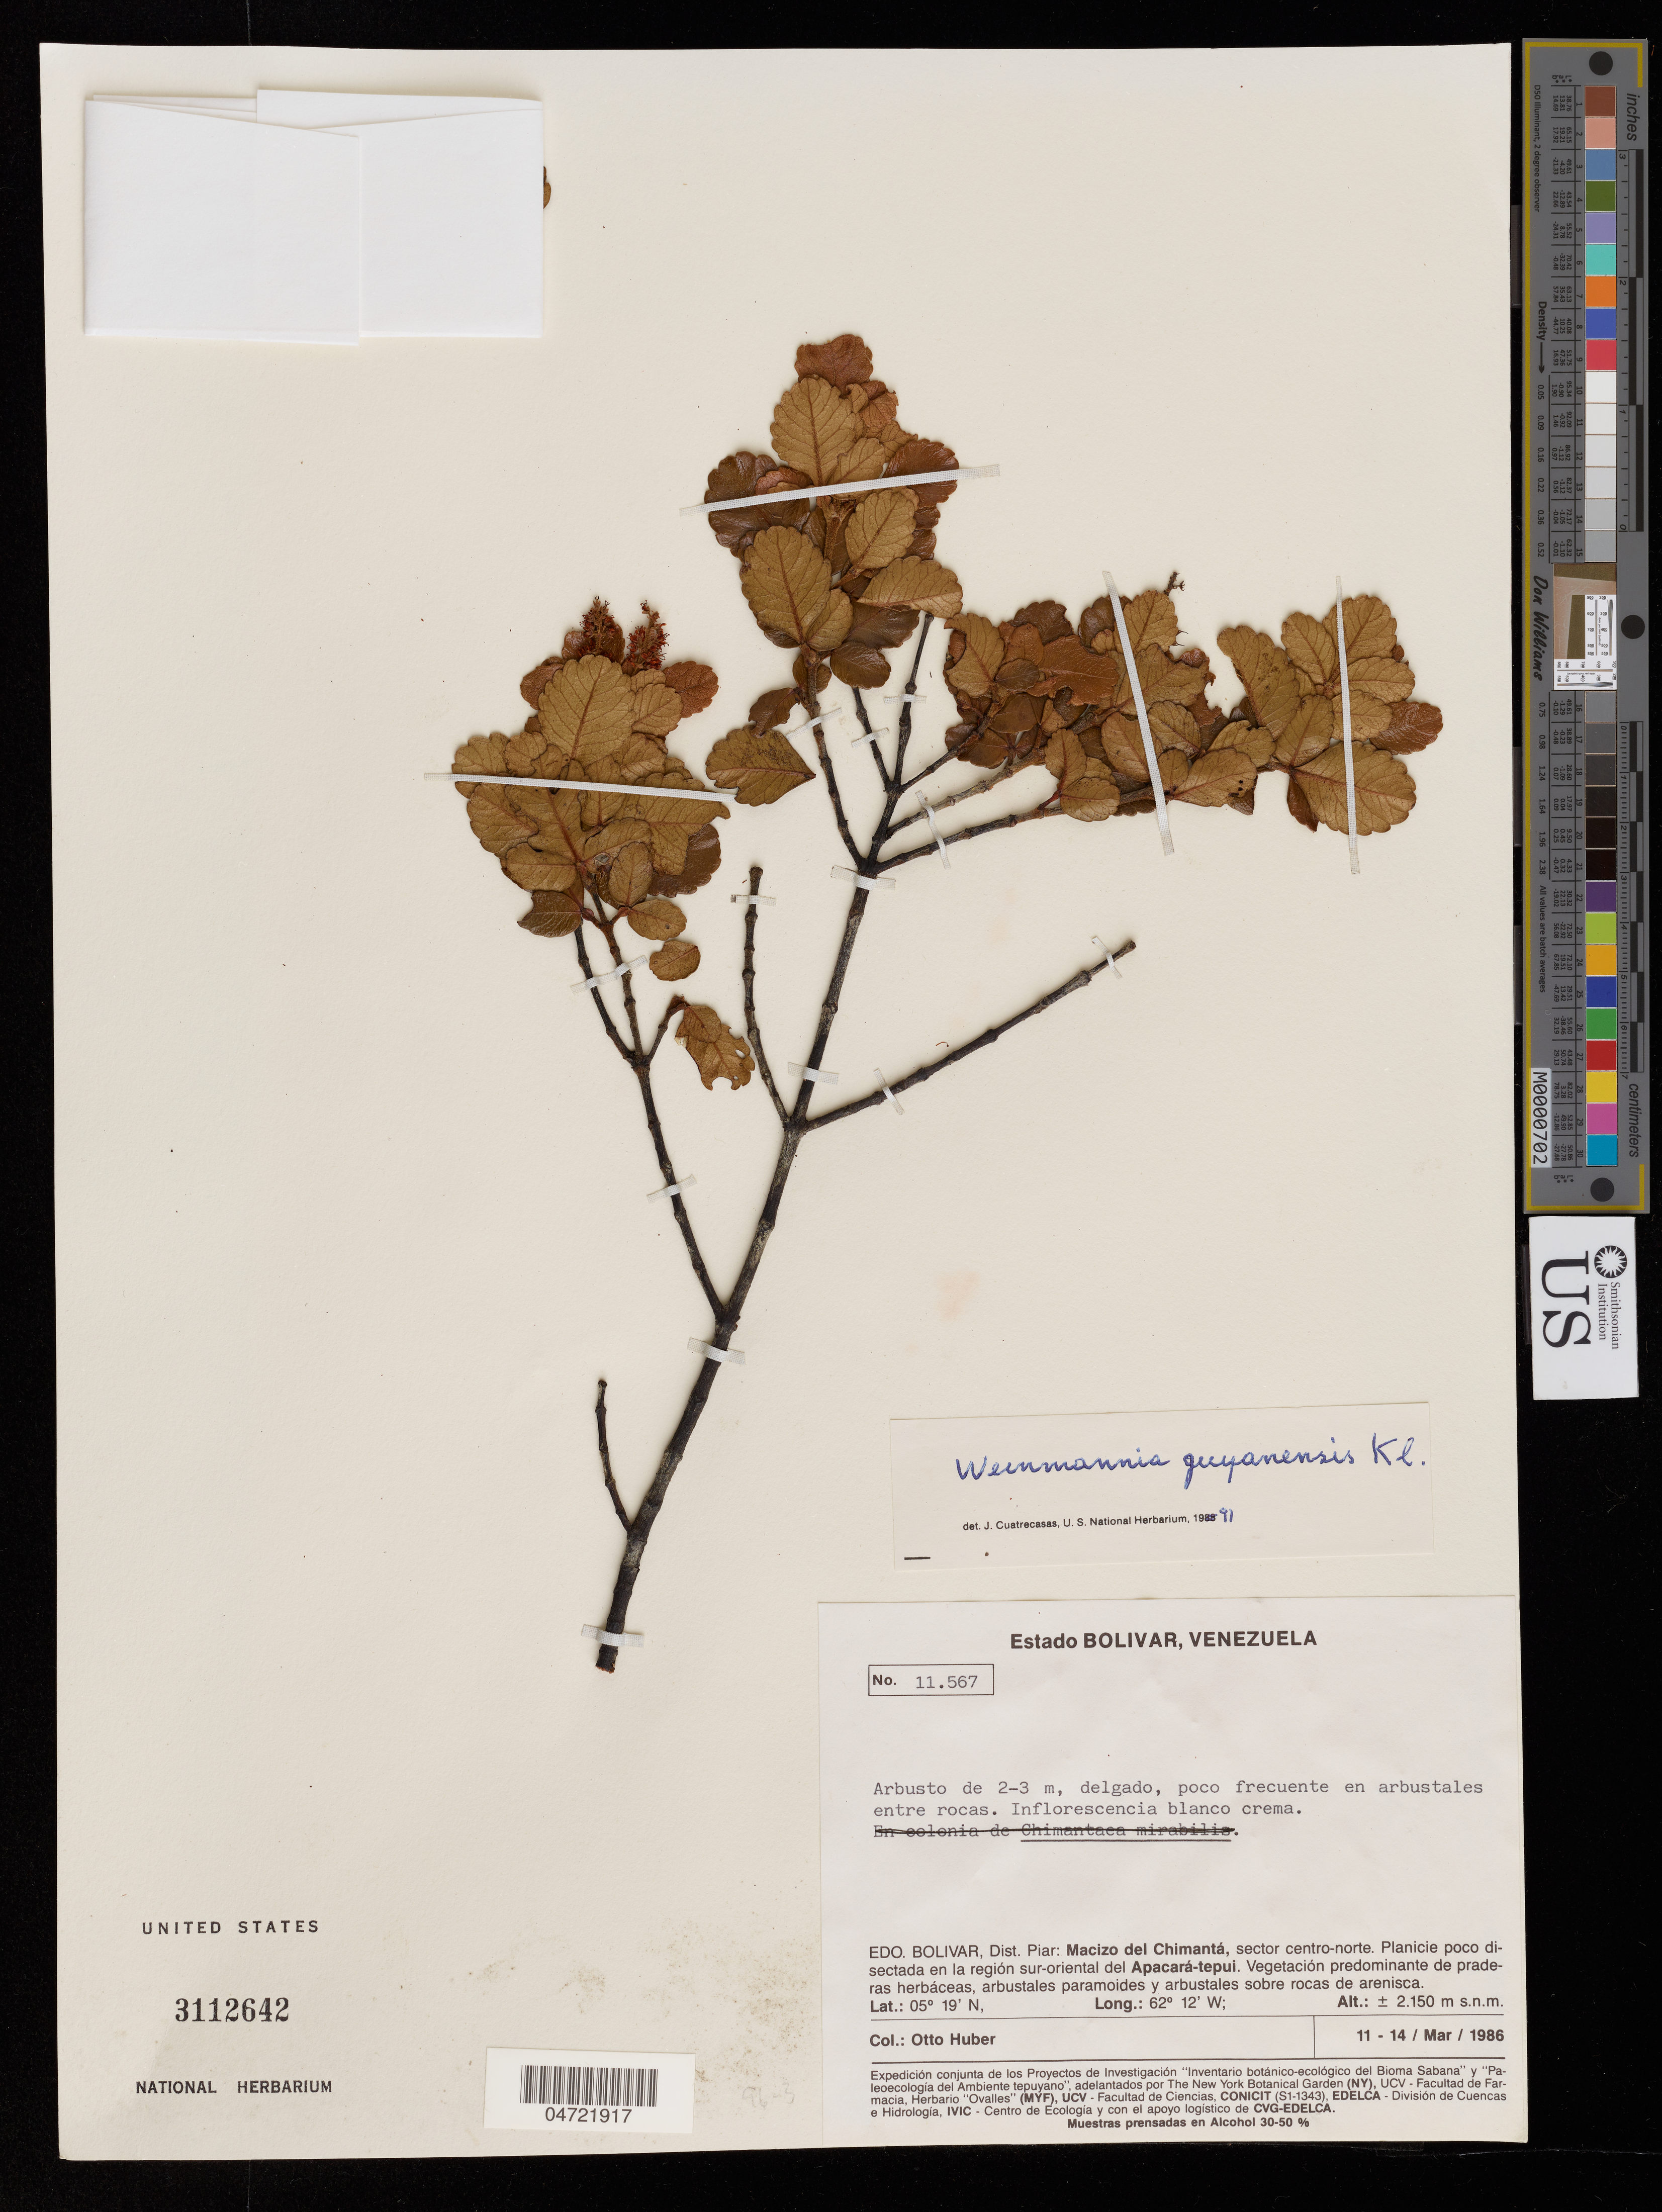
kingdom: Plantae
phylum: Tracheophyta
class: Magnoliopsida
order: Oxalidales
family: Cunoniaceae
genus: Weinmannia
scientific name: Weinmannia guyanensis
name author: Klotzsch ex Engl.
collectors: O. Huber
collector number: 11567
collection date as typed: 11-Mar-86 to 14-Mar-86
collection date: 1986-03-11/1986-03-14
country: Venezuela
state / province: Bolívar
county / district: Piar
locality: Macizo del Chimantá, sector centro-norte, planicie poco disectada en la region sur-oriental del Apacara-tepuí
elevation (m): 2150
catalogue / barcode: US 3112642